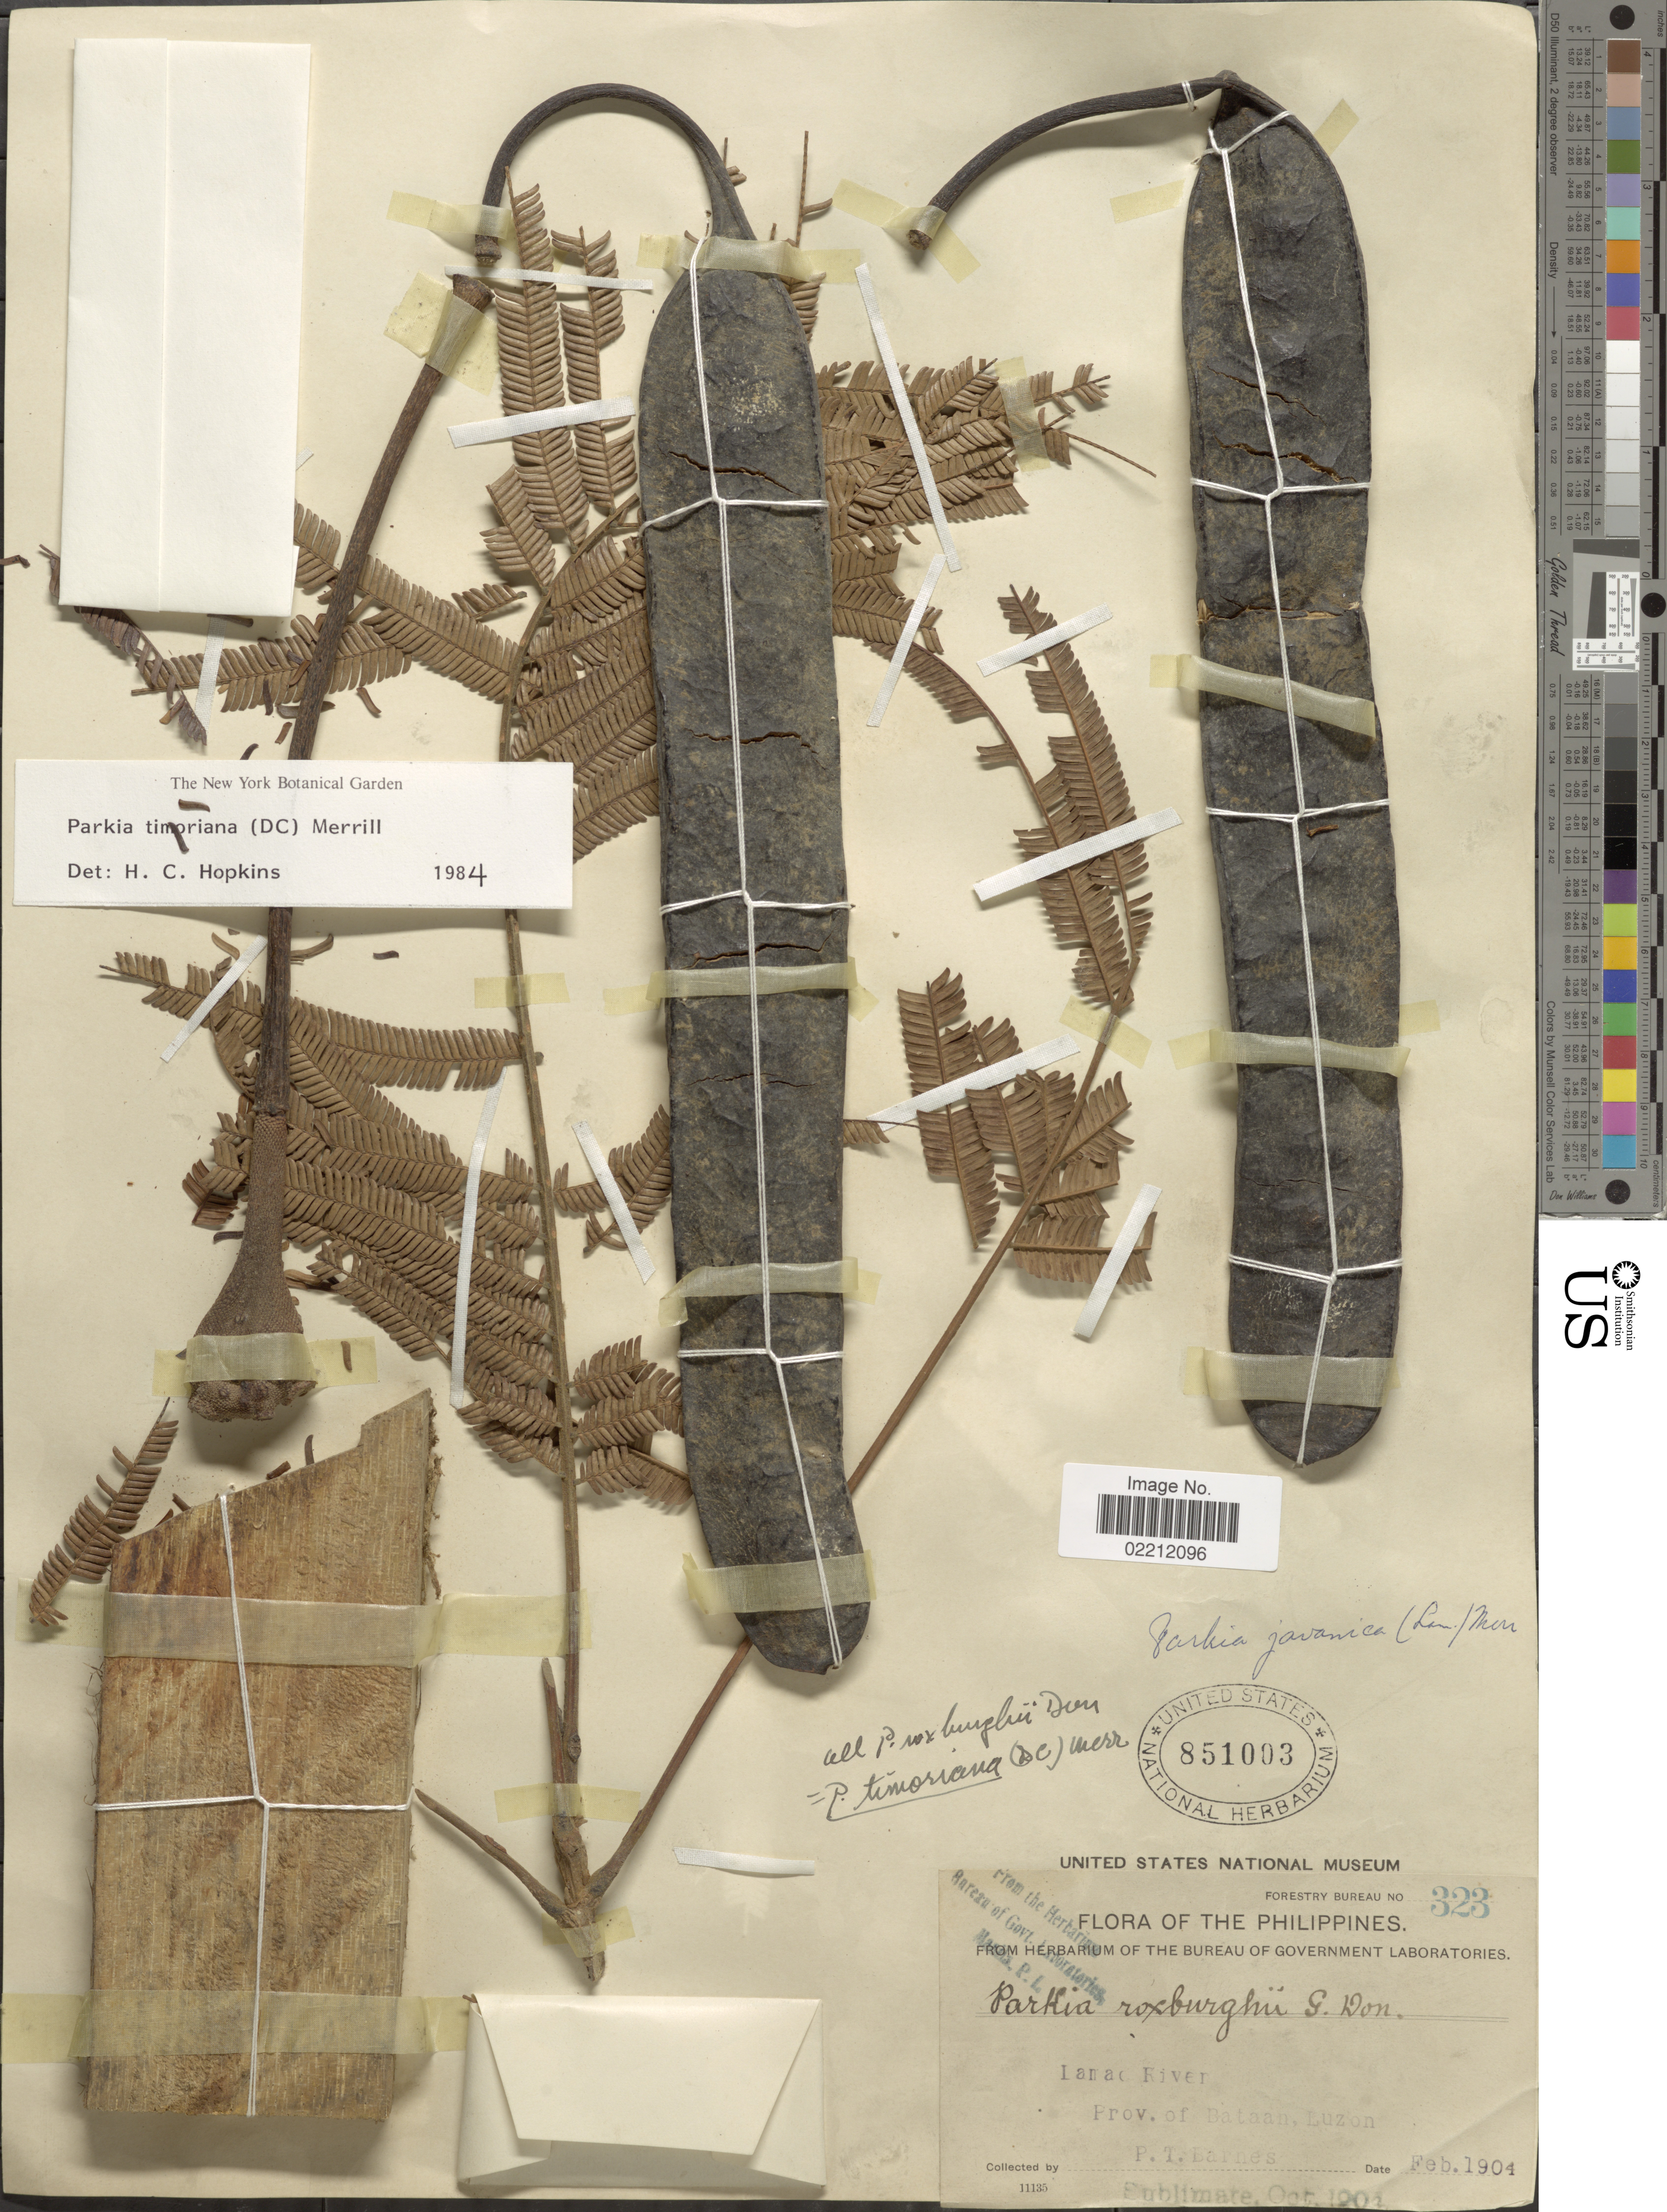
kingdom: Plantae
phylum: Tracheophyta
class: Magnoliopsida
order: Fabales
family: Fabaceae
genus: Parkia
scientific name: Parkia timoriana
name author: (DC.) Merr.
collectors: P. Barnes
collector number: Forestry Bureau 323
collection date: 1904-02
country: Philippines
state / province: Cagayan Valley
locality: Lamao River, Prov. of Bataan, Luzon.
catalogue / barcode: US 851003